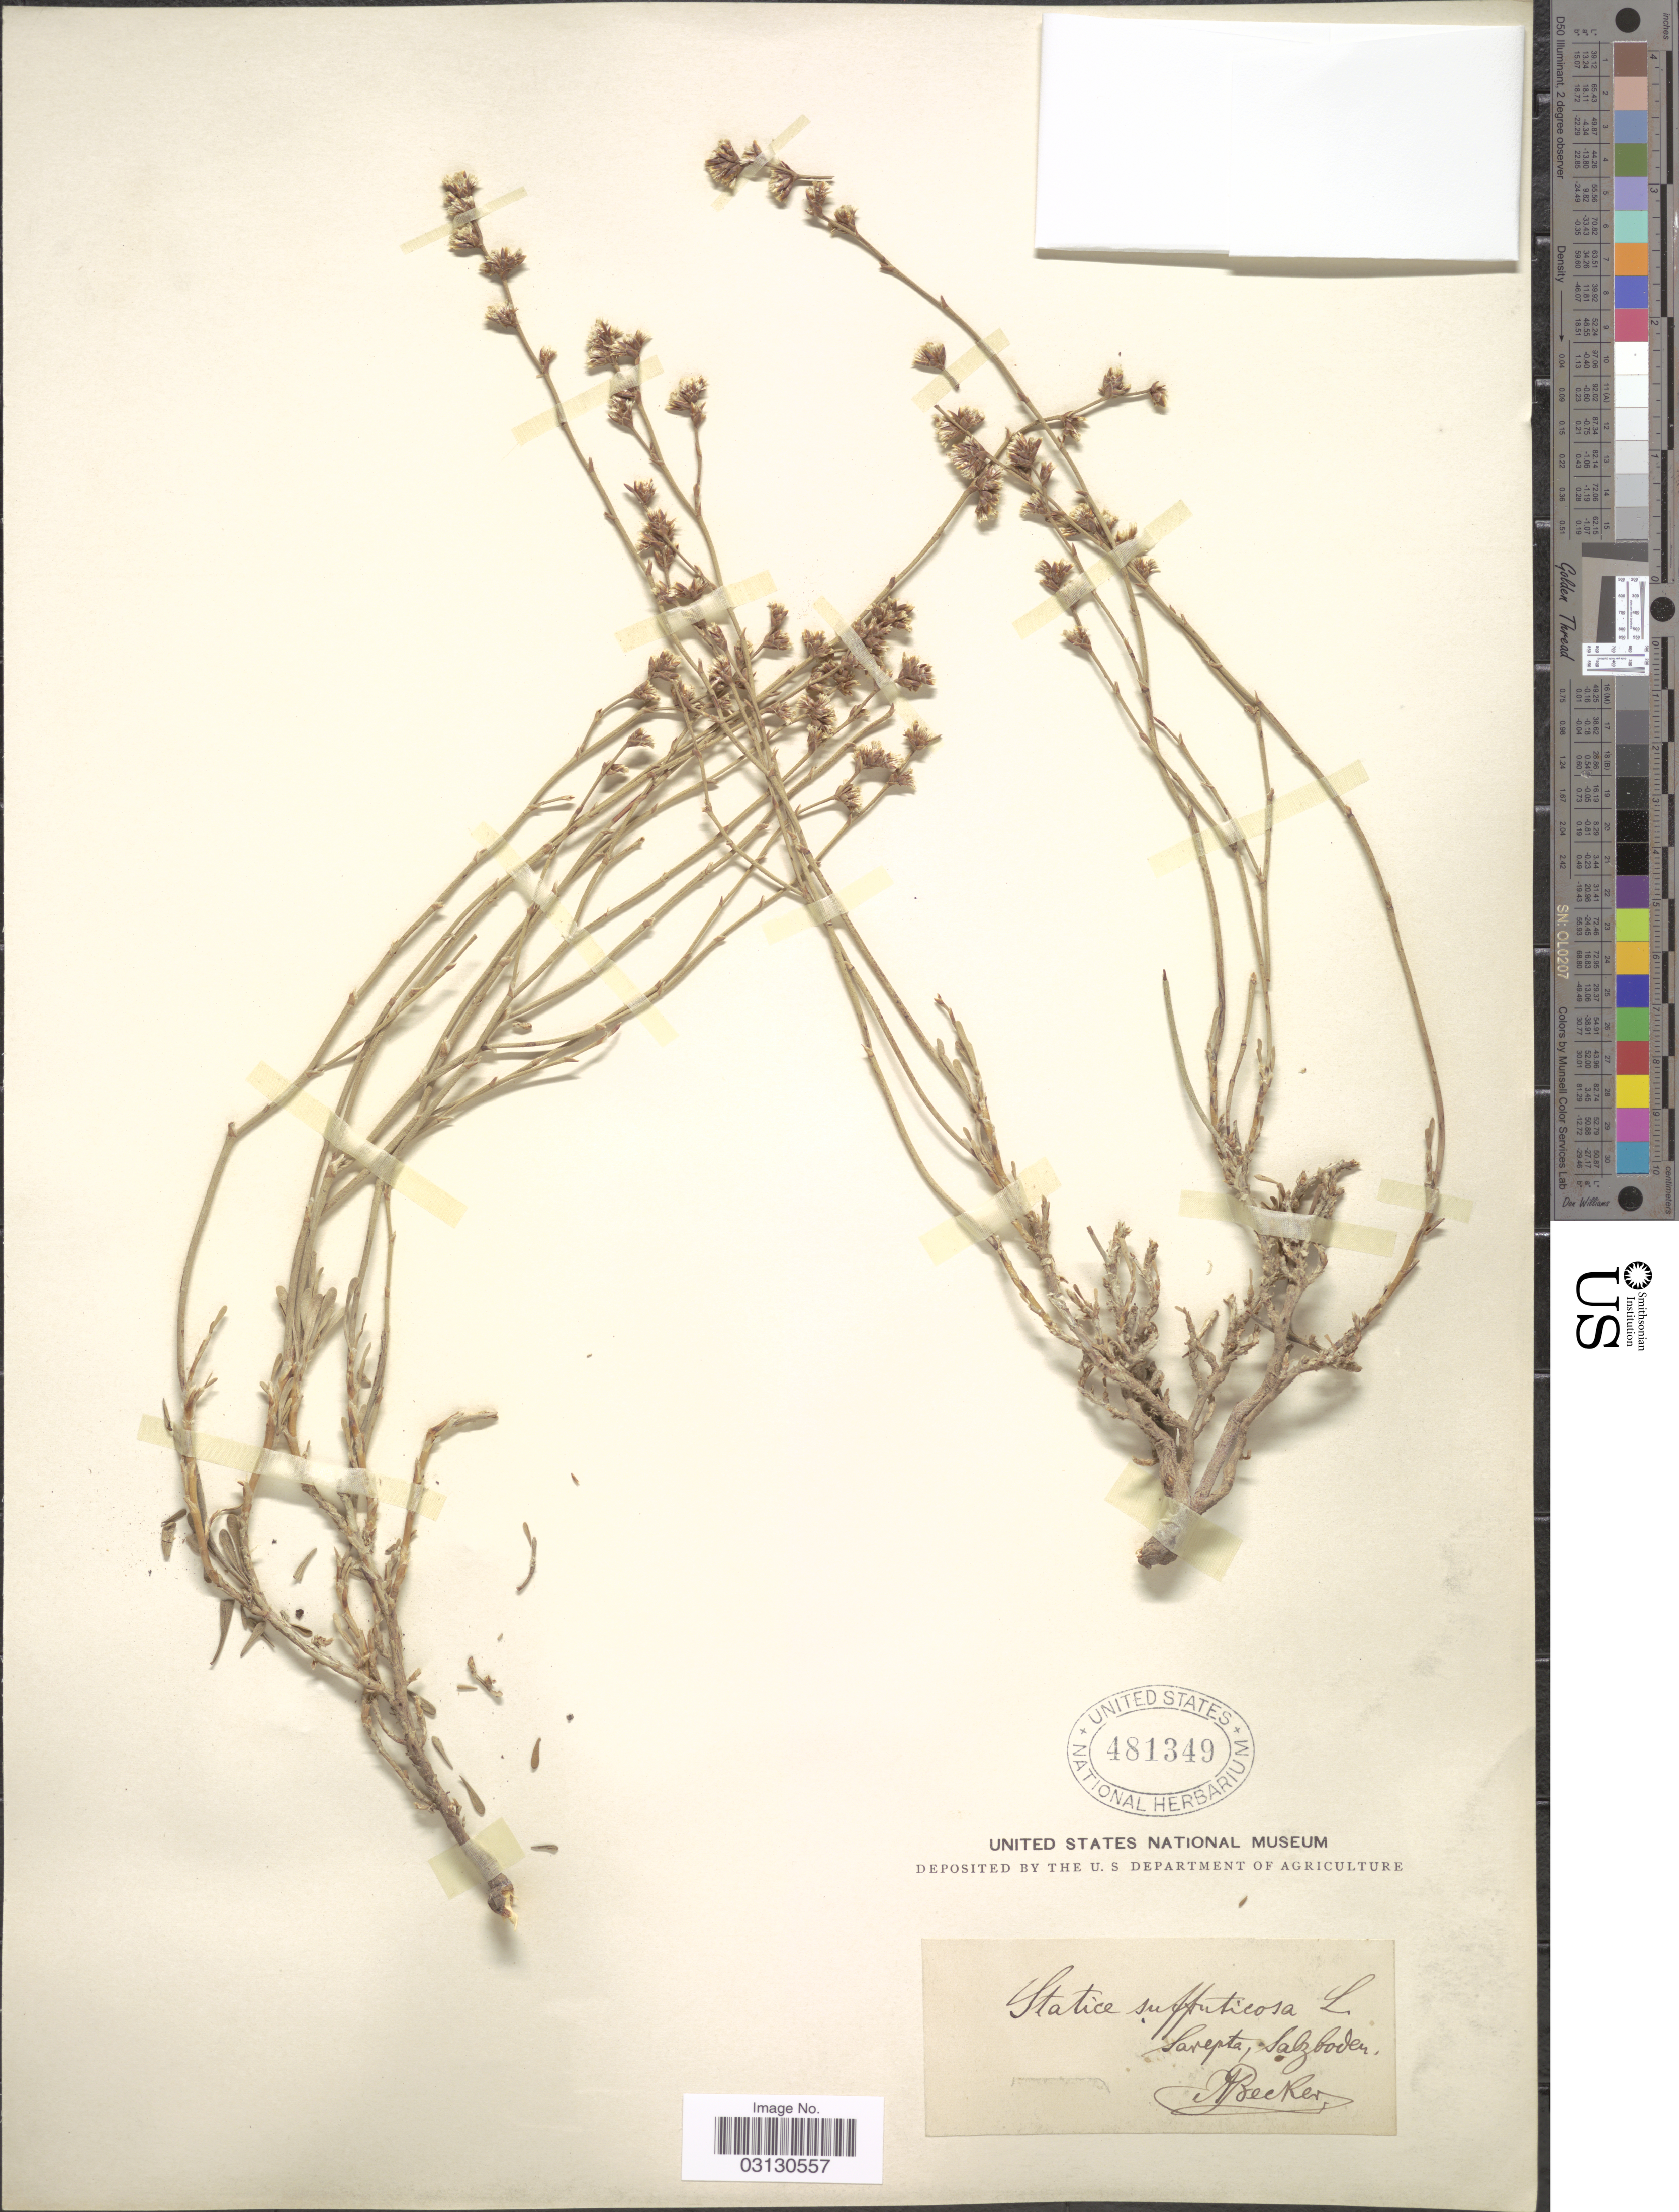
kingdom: Plantae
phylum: Tracheophyta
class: Magnoliopsida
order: Caryophyllales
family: Plumbaginaceae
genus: Limonium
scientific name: Limonium suffruticosum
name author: (L.) Kuntze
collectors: A. Becker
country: Russian Federation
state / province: Volgograd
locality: Sarepta, Salzboden.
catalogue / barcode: US 481349